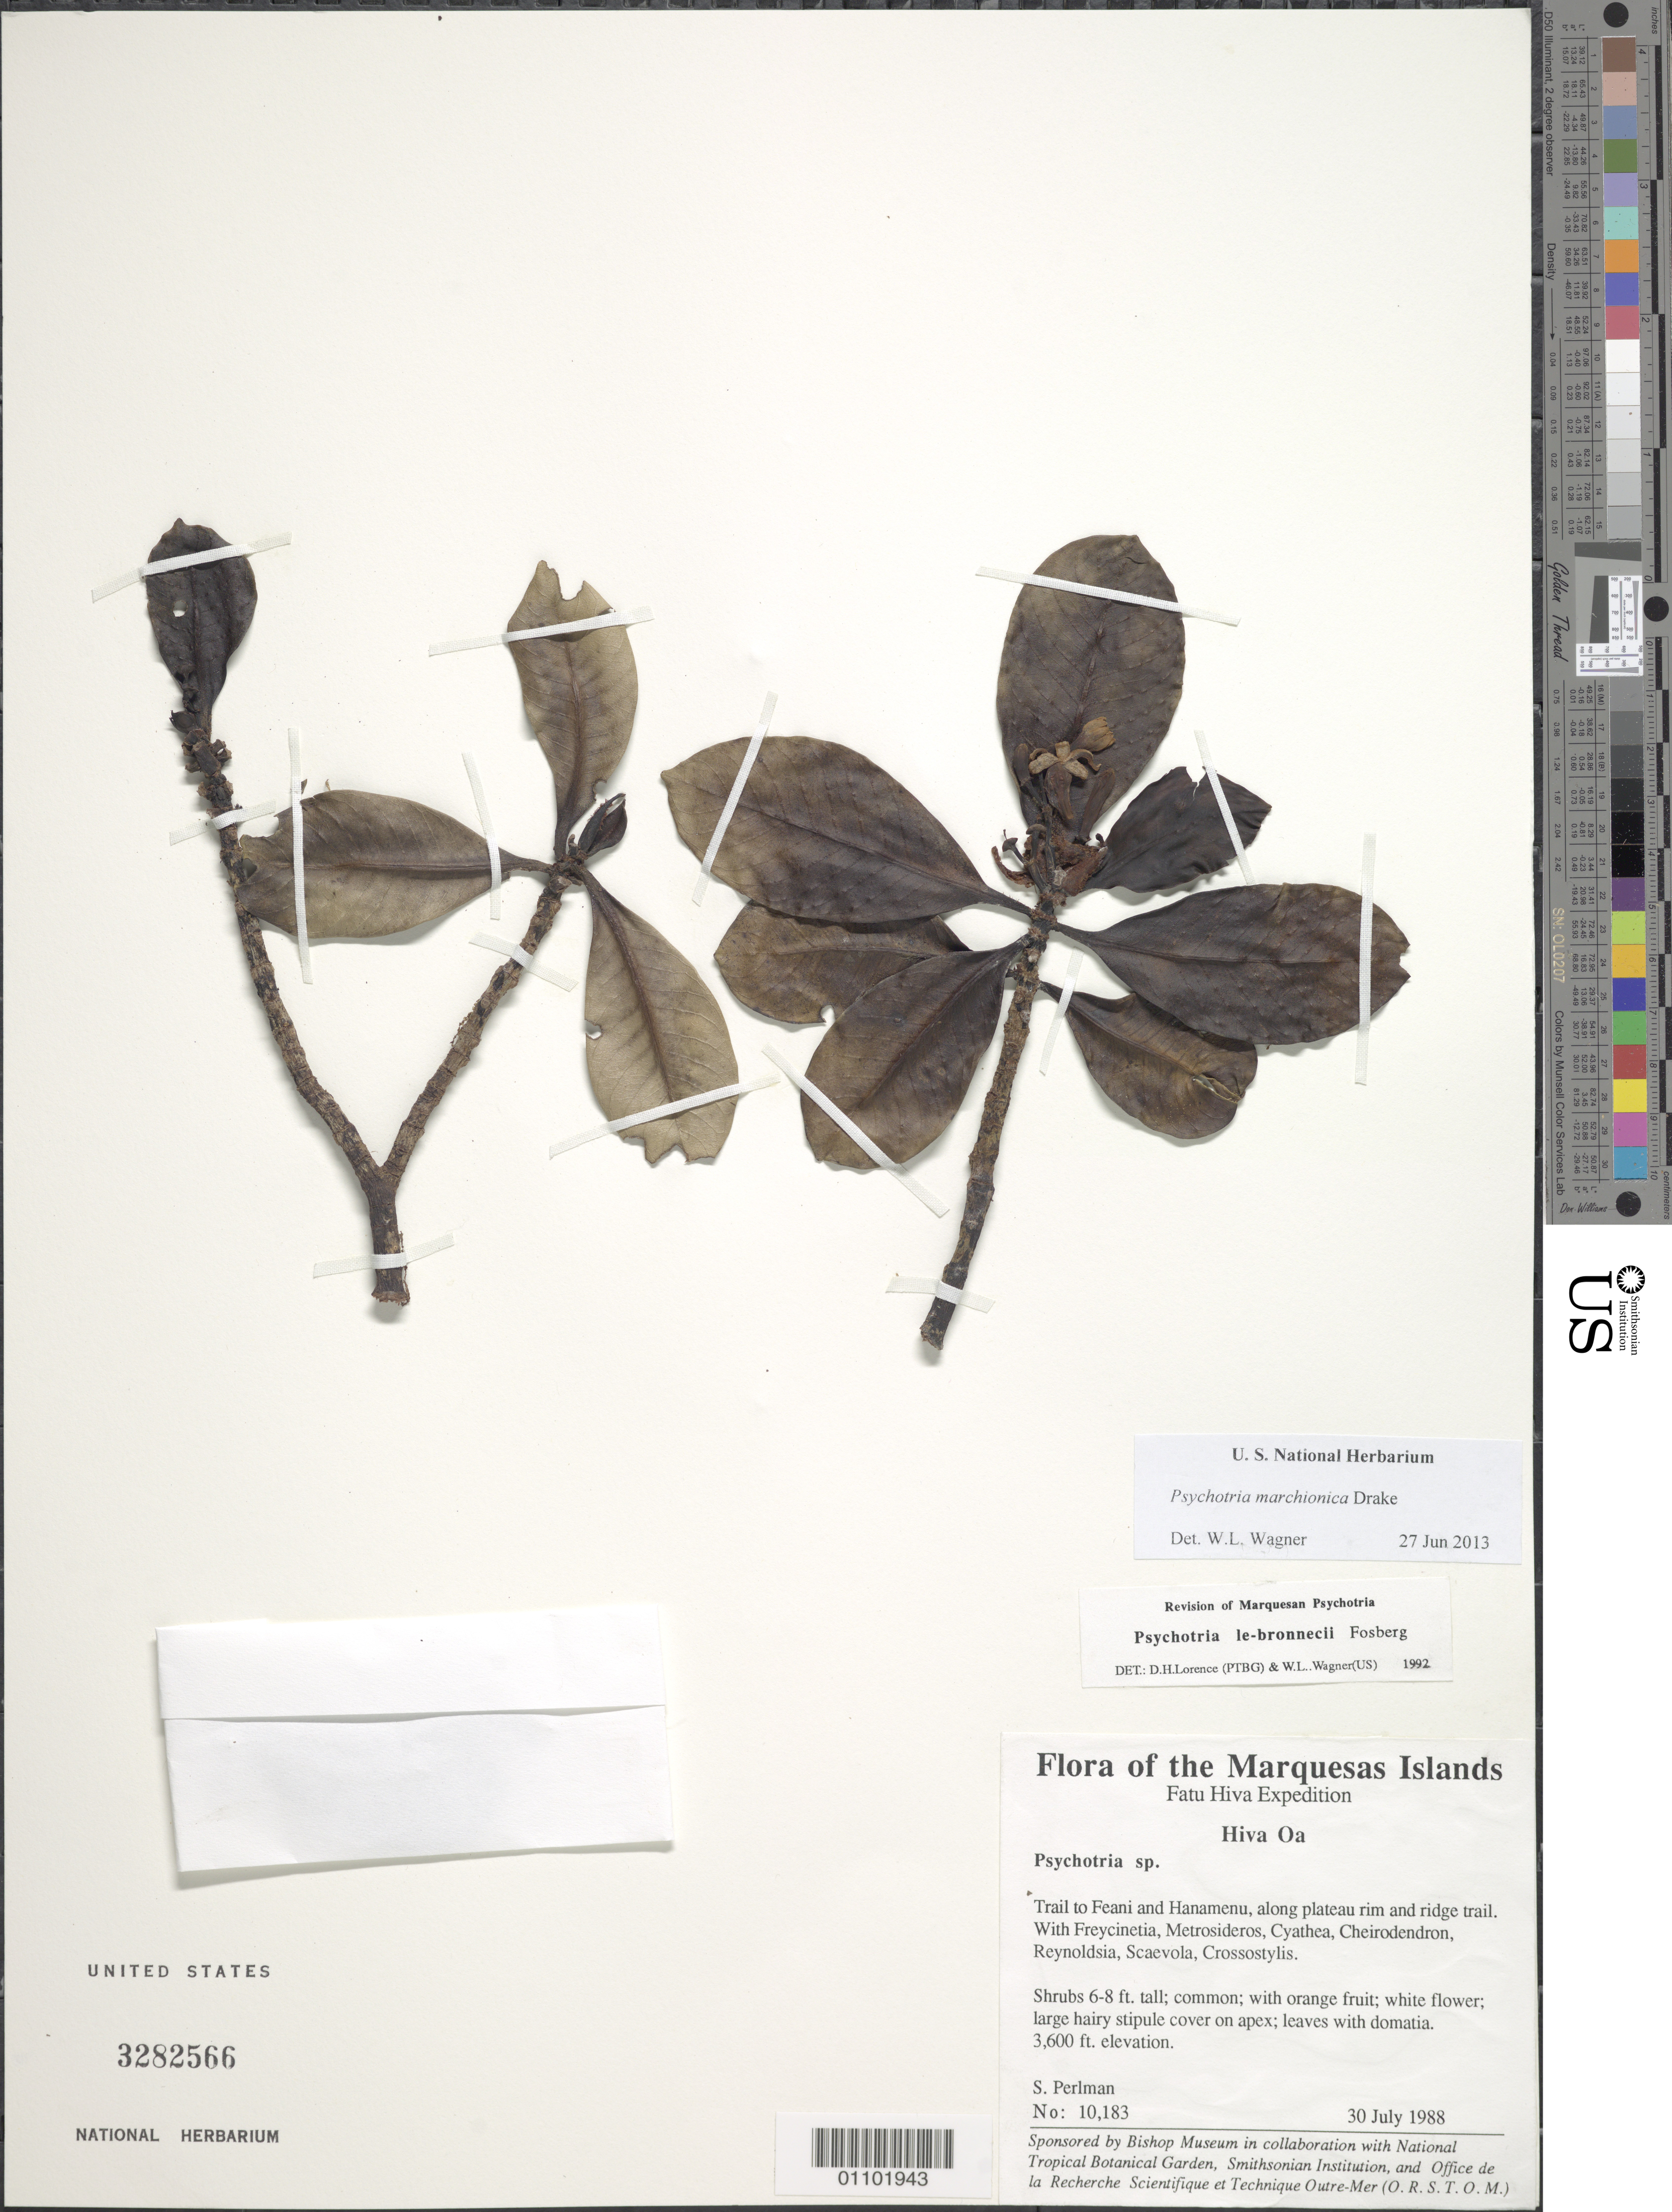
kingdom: Plantae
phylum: Tracheophyta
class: Magnoliopsida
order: Gentianales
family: Rubiaceae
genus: Psychotria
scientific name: Psychotria marchionica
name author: Drake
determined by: Lorence, David H.; Wagner, W. H.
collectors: S. P. Perlman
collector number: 10183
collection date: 1988-07-30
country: French Polynesia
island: Hiva Oa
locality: Trail to Feani and Hanamenu, along plateau rim and ridge trail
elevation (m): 1097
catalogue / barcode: US 3282566